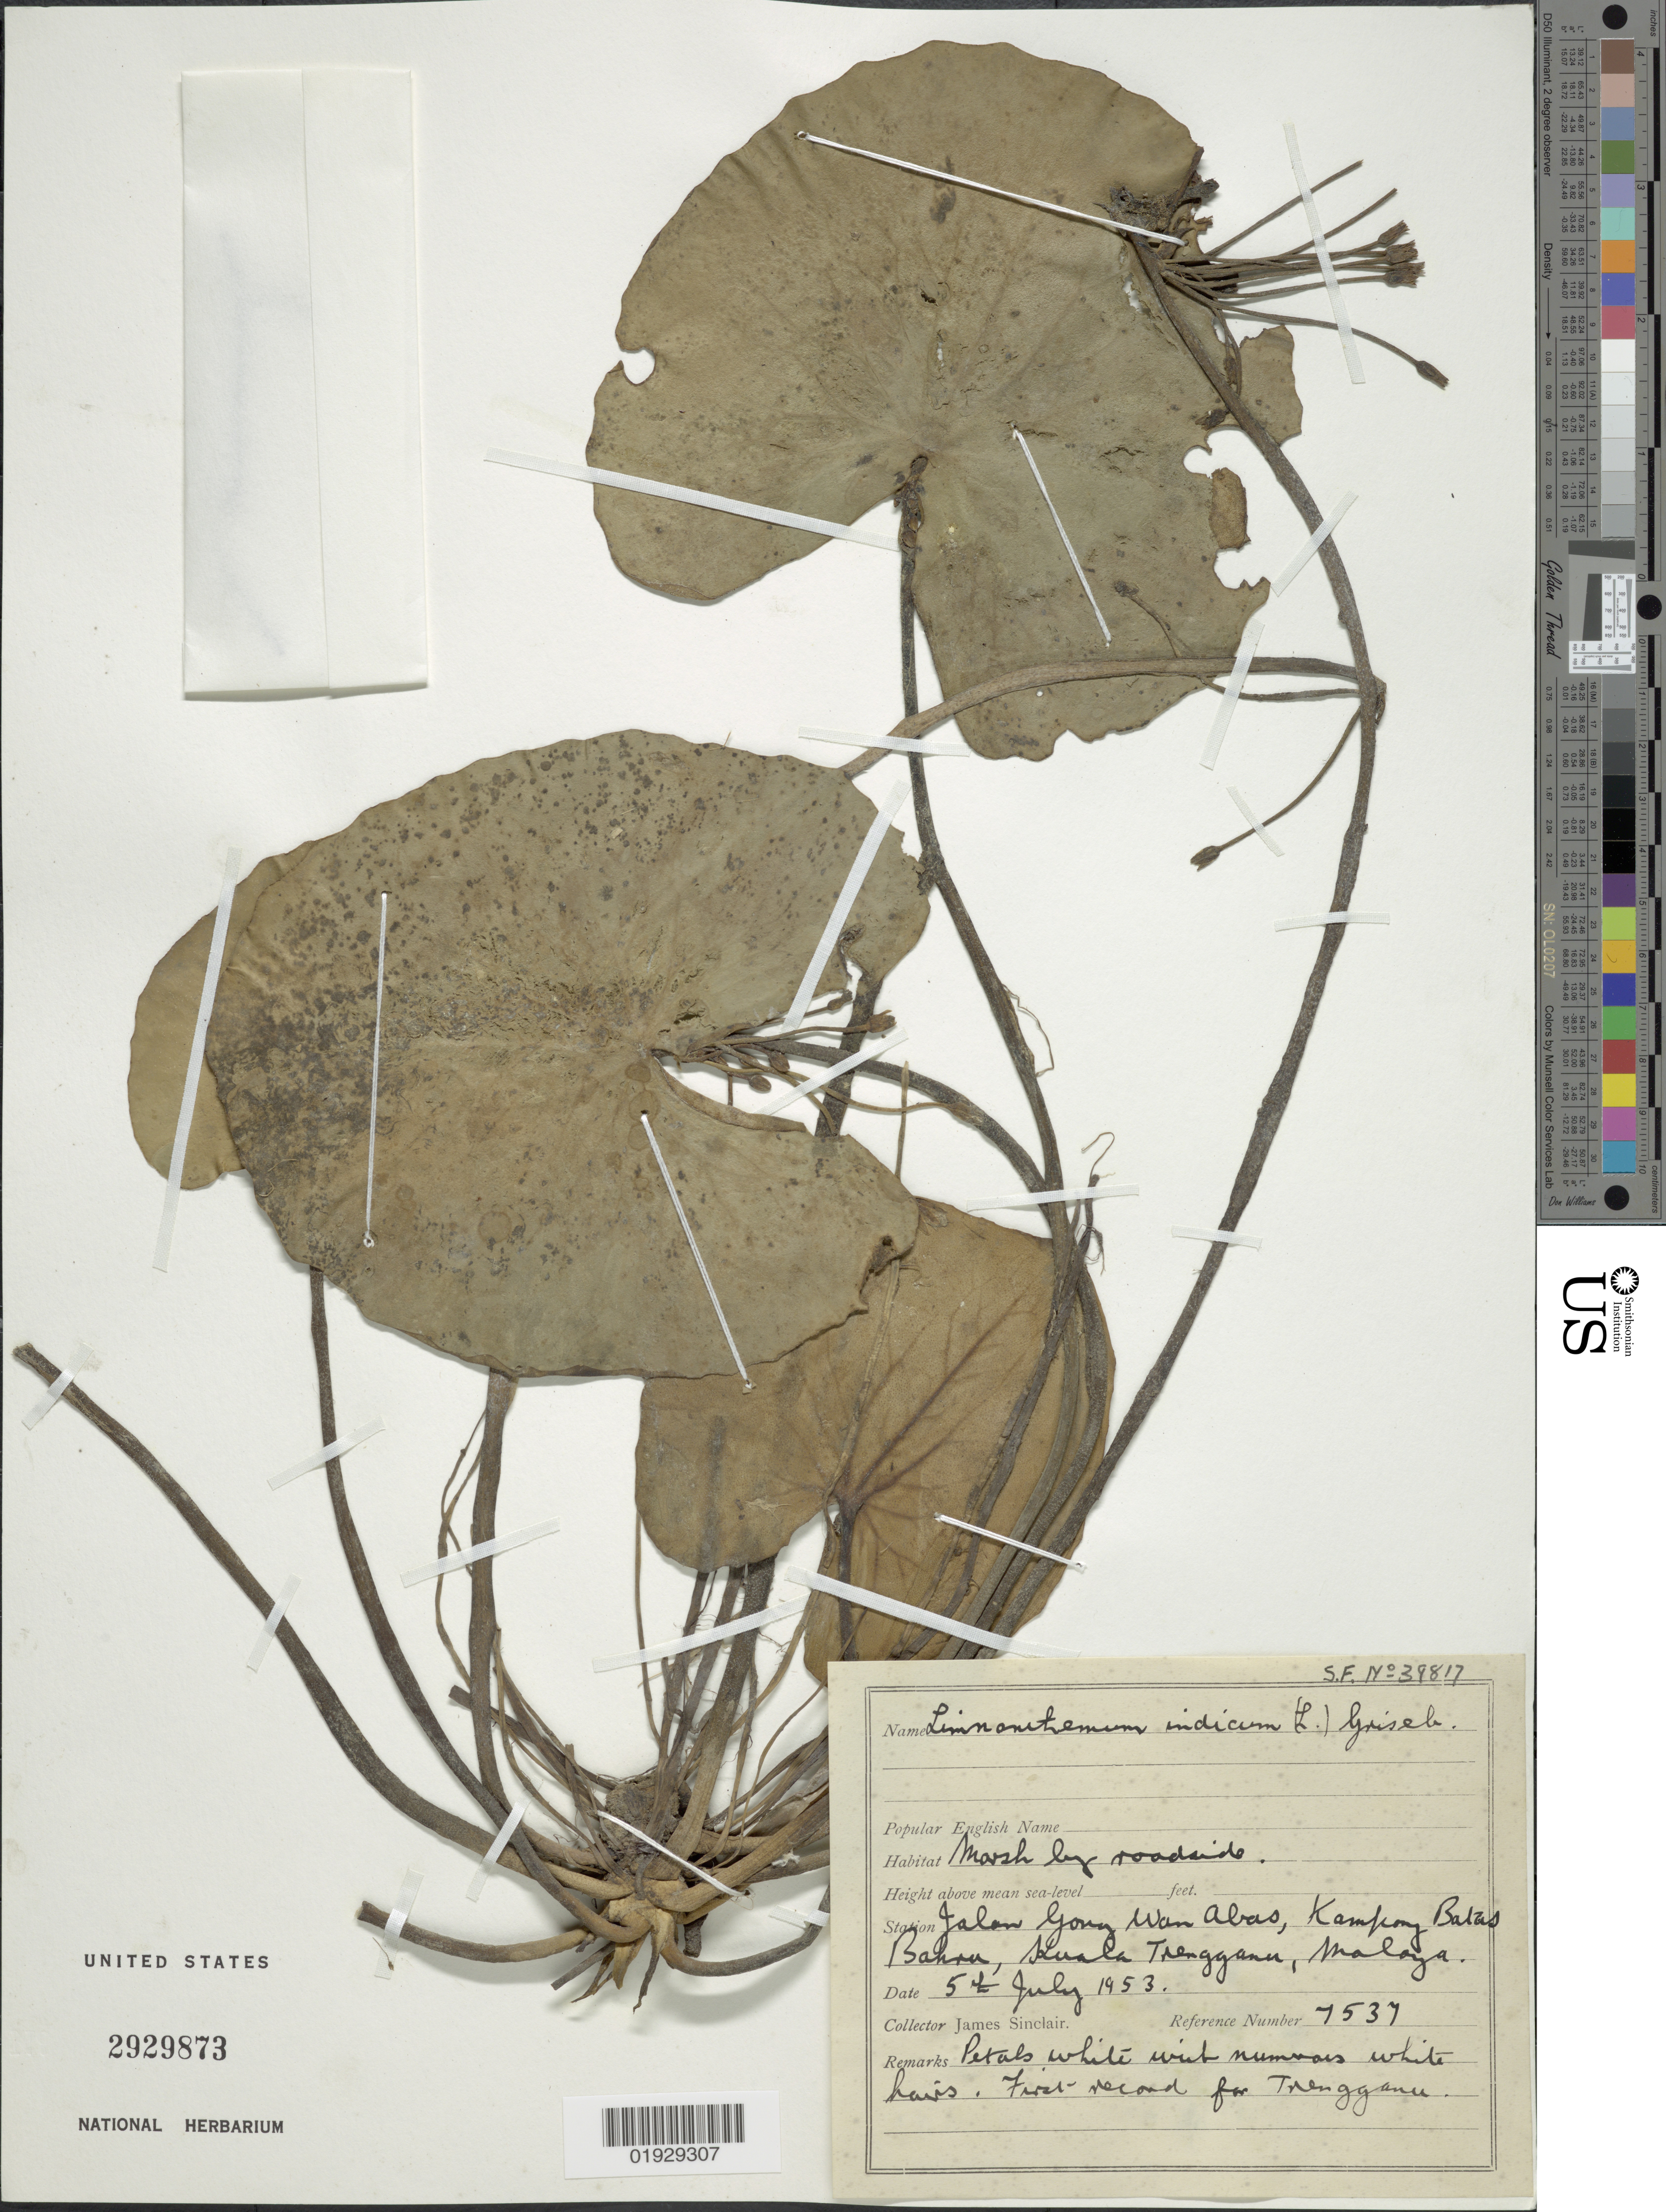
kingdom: Plantae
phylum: Tracheophyta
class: Magnoliopsida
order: Asterales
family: Menyanthaceae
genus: Nymphoides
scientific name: Nymphoides indica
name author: (L.) Kuntze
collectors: J. Sinclair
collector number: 7537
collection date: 1953-07-05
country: Malaysia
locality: Station Jalan Gong Wan Abas, Kampong Batas Bahru, Kuala Trenggana, Malaya.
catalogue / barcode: US 2929873